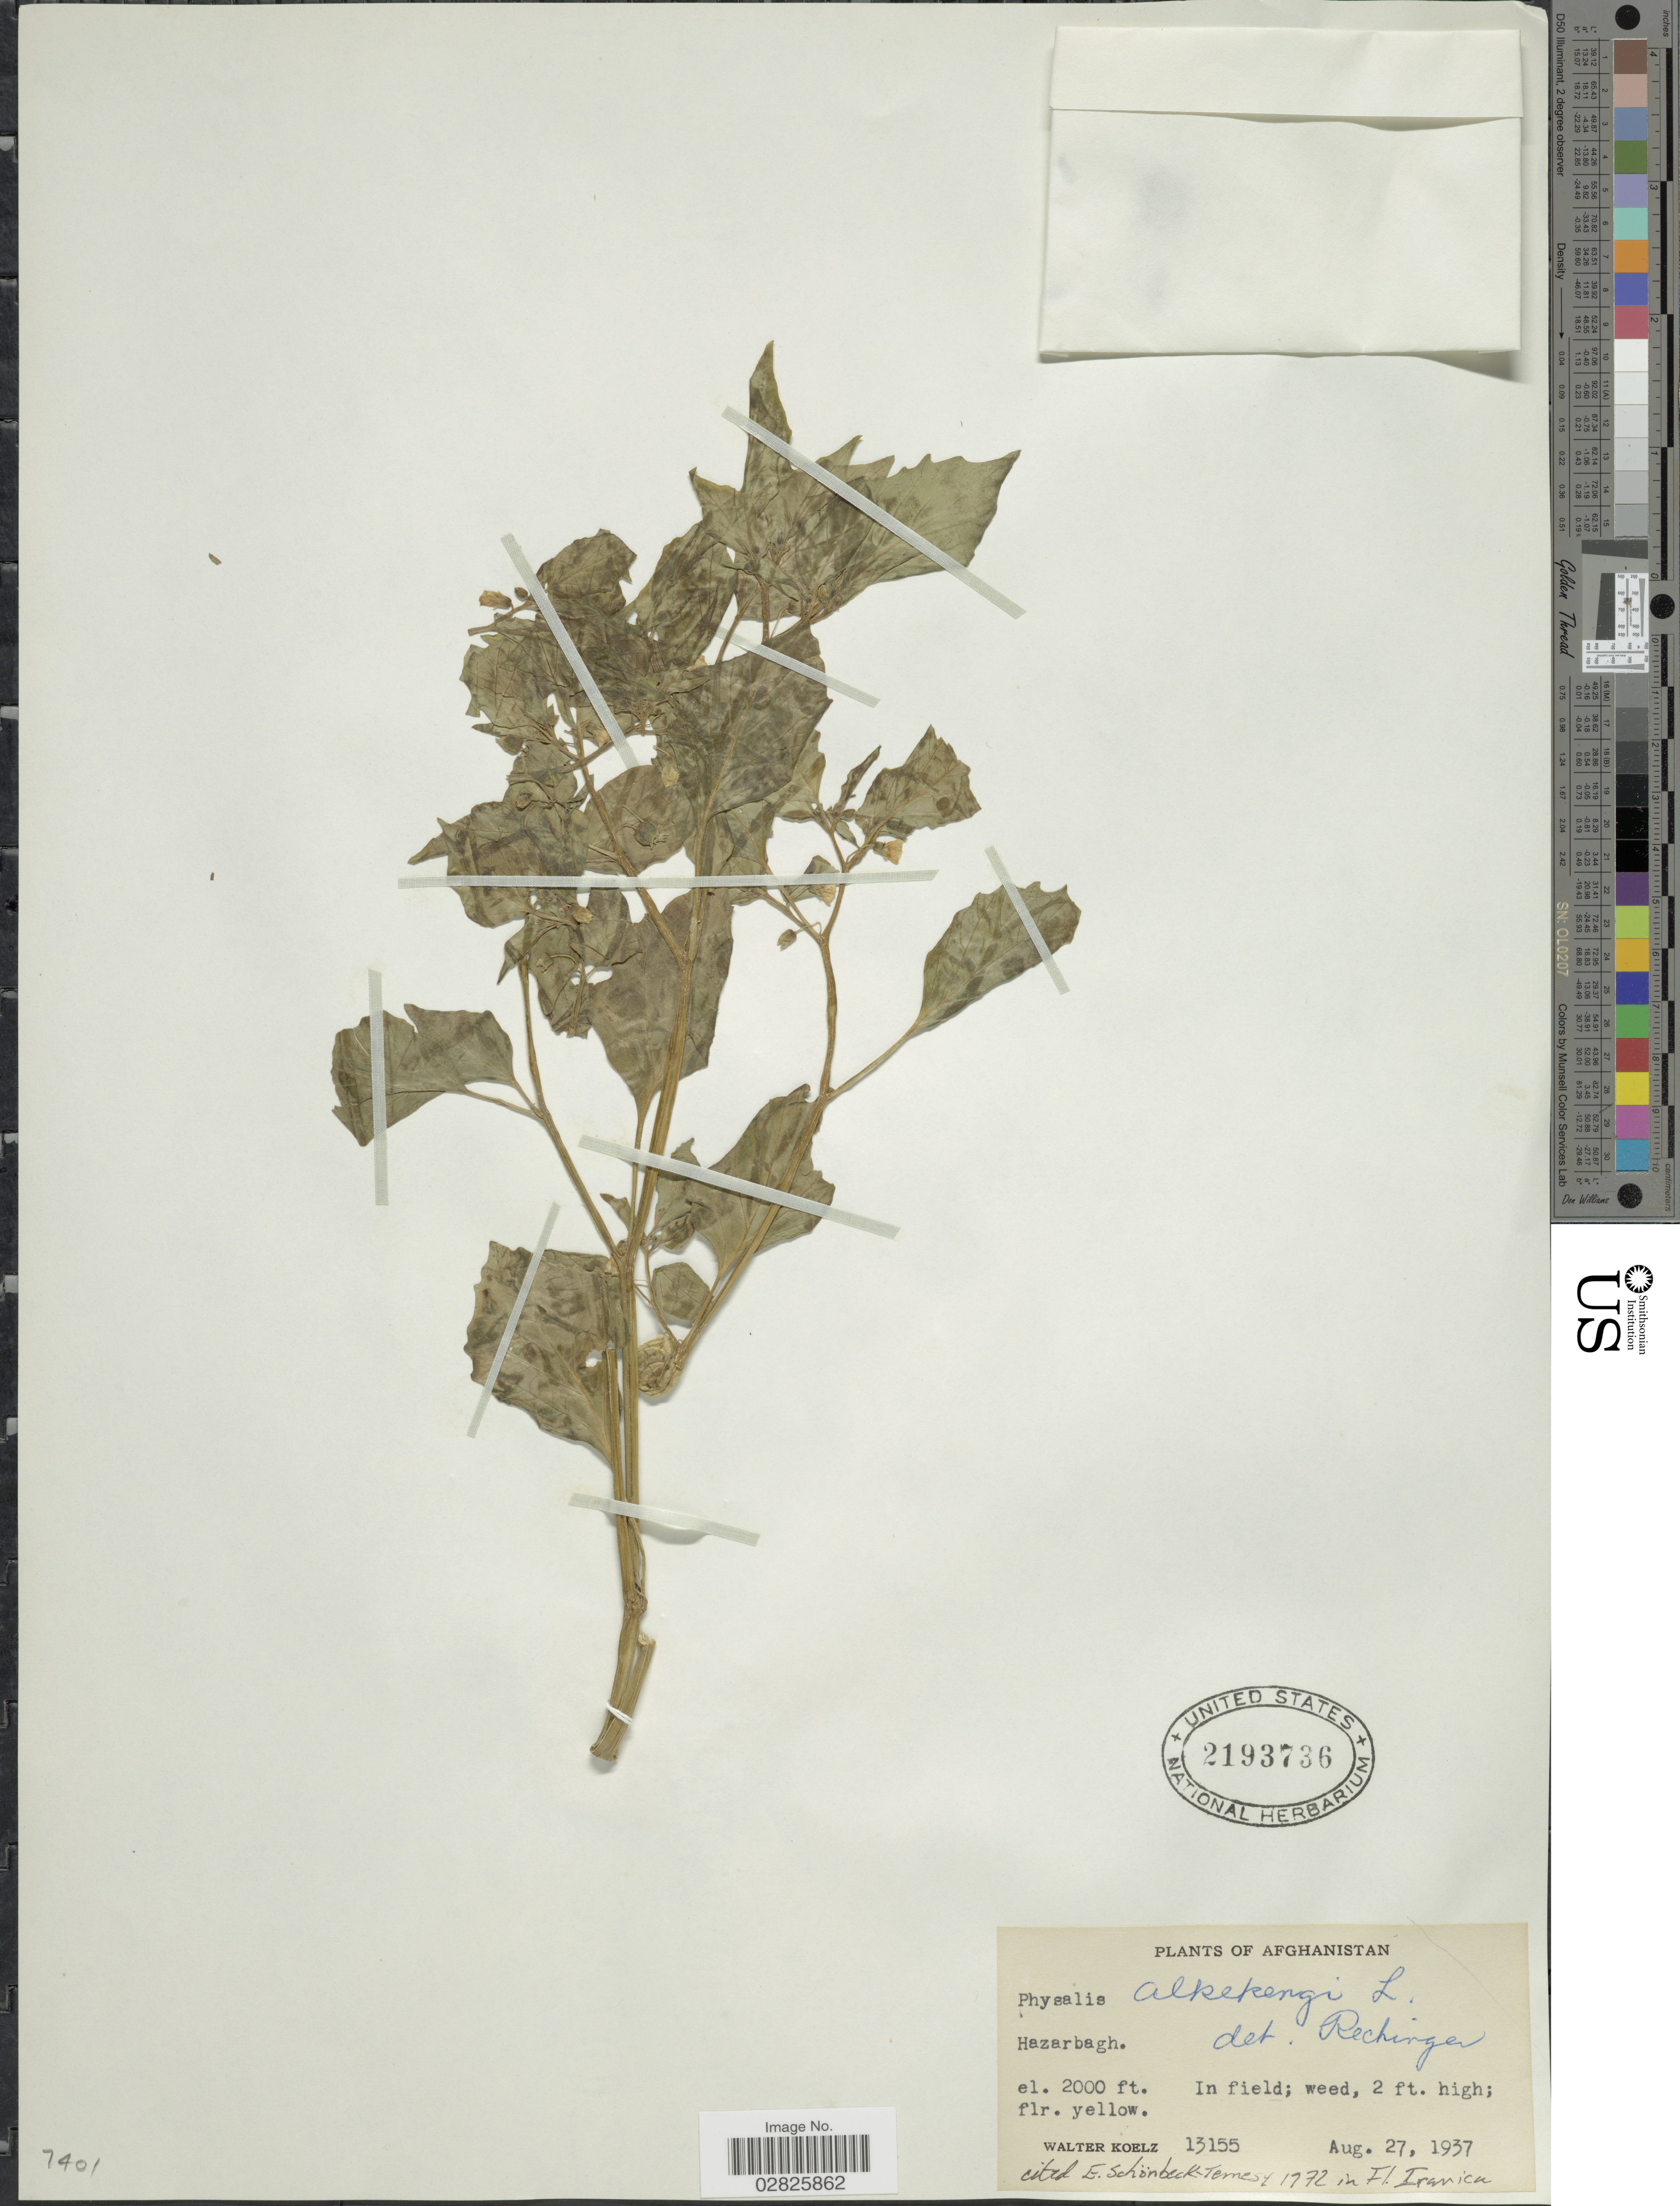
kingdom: Plantae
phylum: Tracheophyta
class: Magnoliopsida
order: Solanales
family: Solanaceae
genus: Physalis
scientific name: Physalis alkekengi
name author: L.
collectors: W. N. Koelz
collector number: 13155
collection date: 1937-08-27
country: Afghanistan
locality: Hazarbagh.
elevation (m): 610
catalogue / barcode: US 2193736